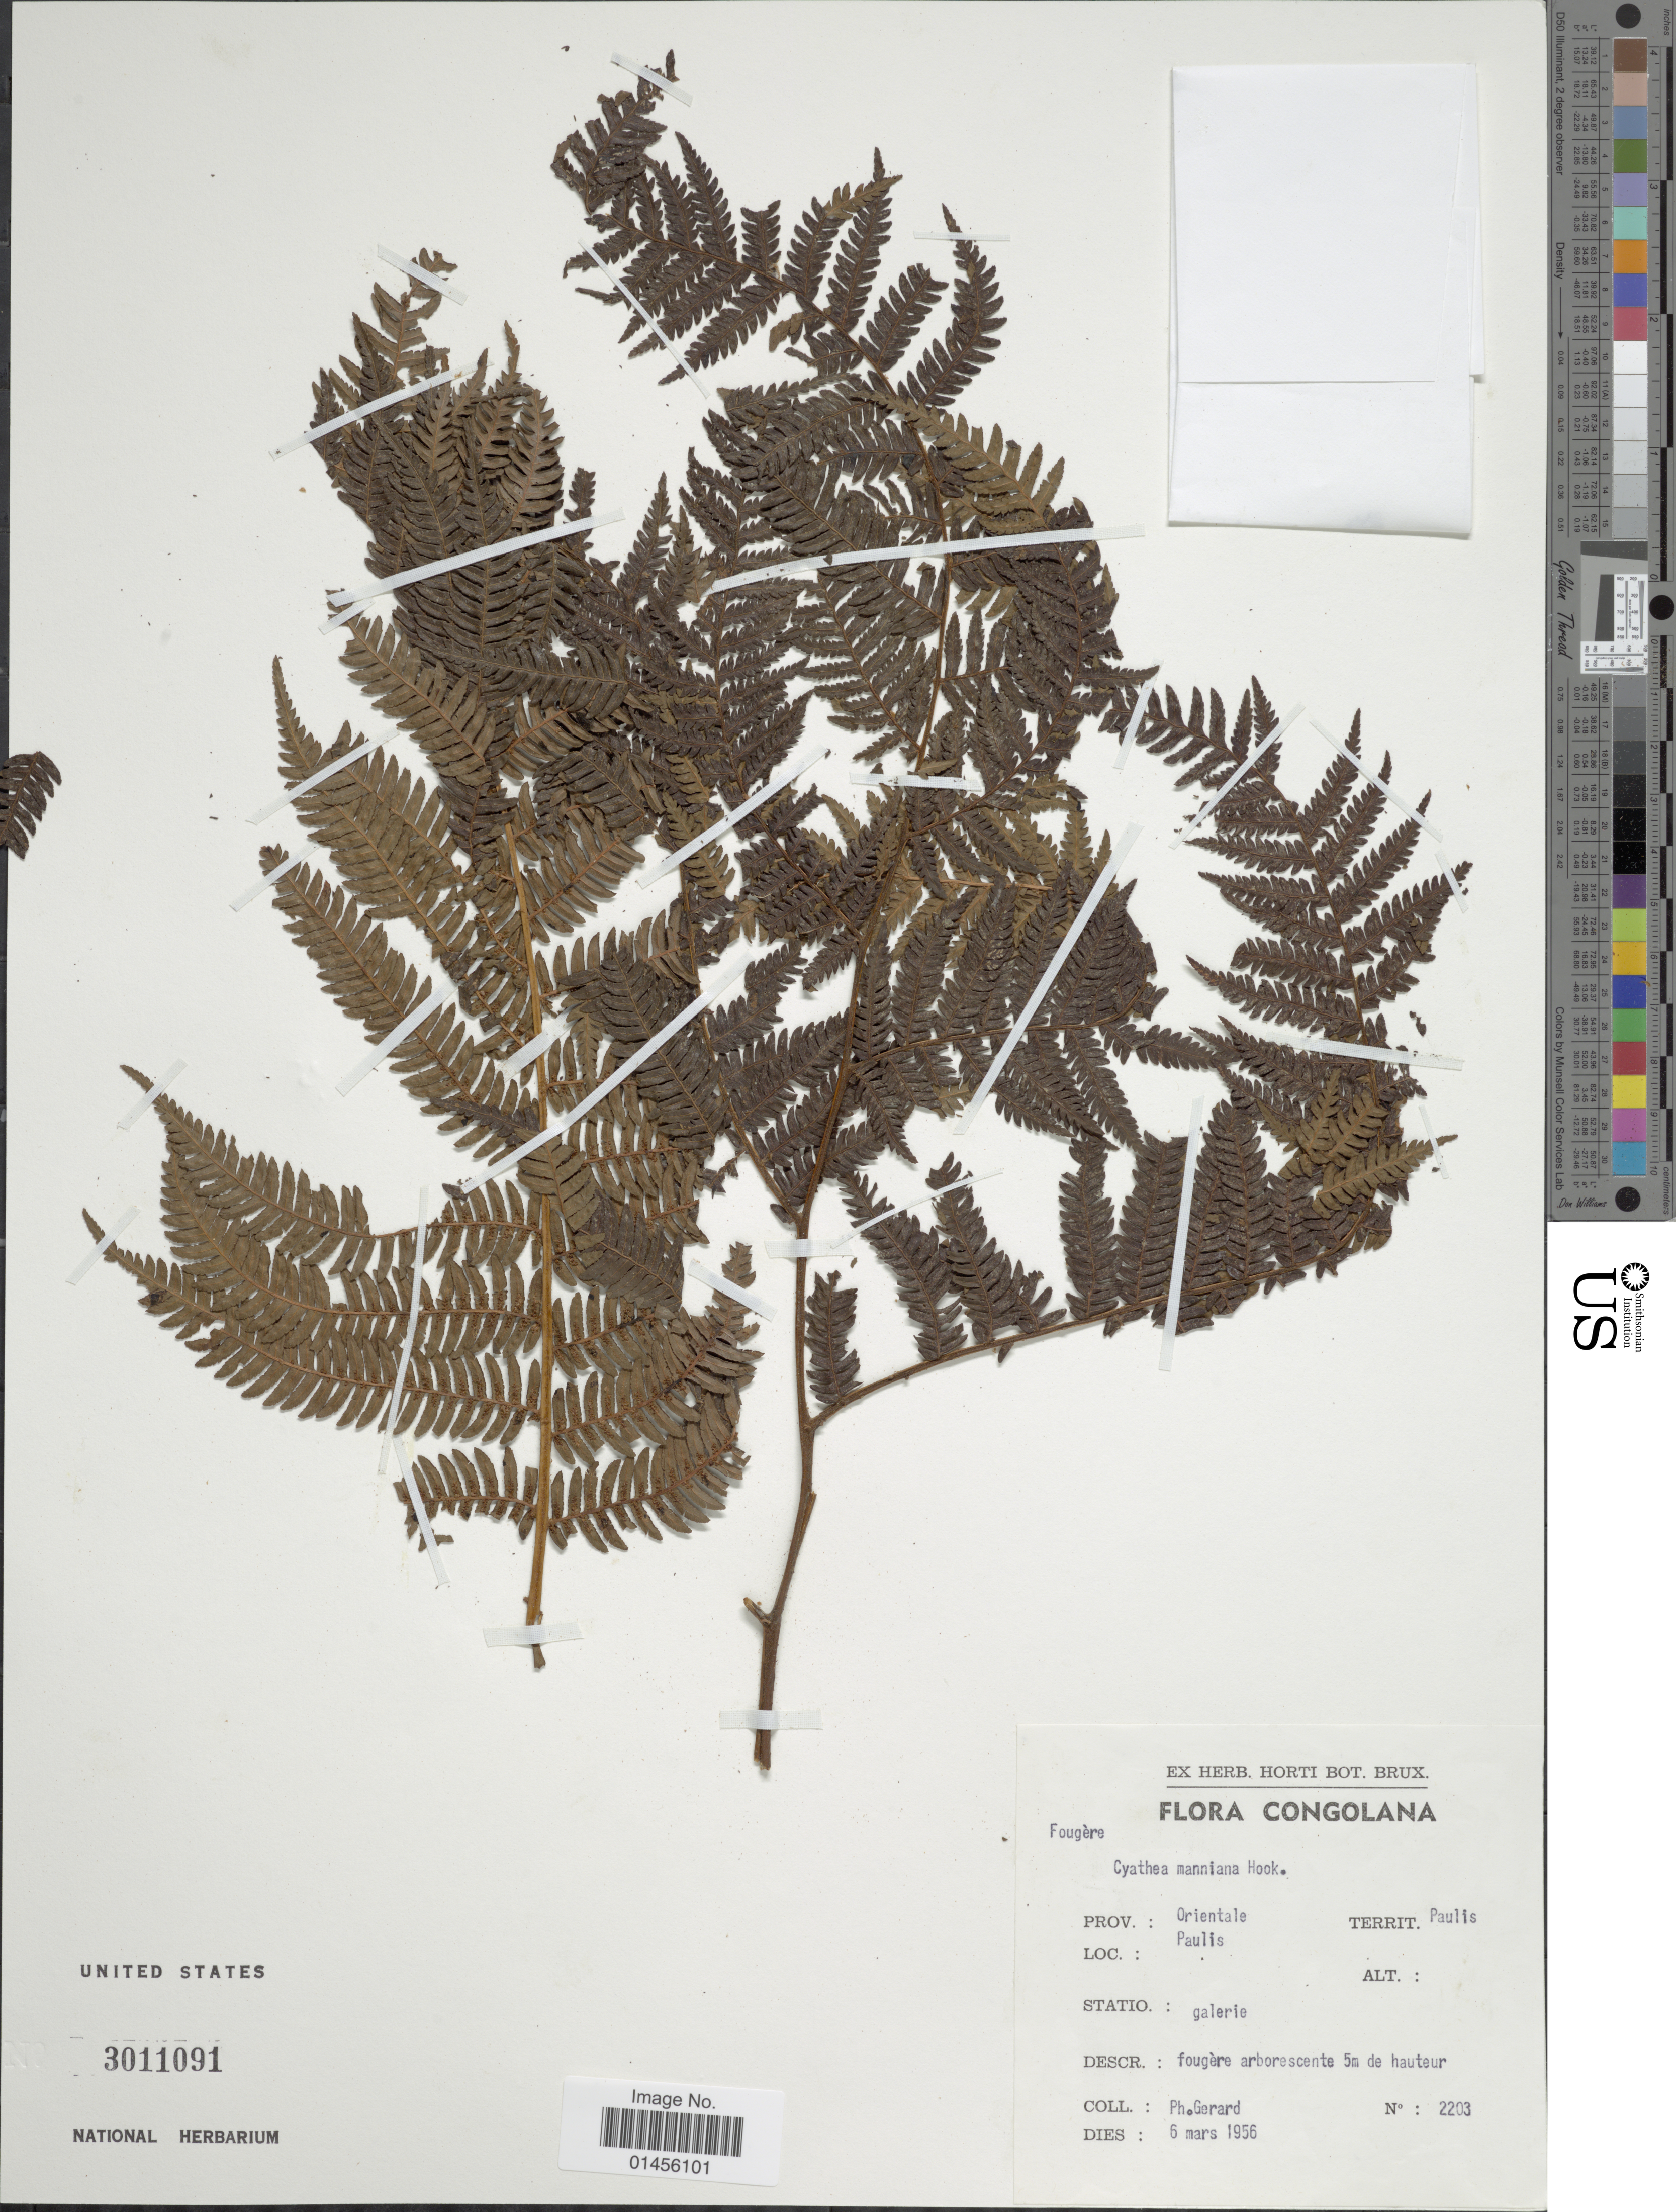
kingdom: Plantae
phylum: Tracheophyta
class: Polypodiopsida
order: Cyatheales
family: Cyatheaceae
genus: Alsophila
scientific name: Alsophila manniana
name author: (Hook.) R.M. Tryon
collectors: P. Gerard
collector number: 2203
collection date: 1956-03-06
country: Congo, Democratic Republic of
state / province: Haut-Uele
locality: Congolana. Orientale, Territ. Paulis, Paulis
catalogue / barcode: US 3011091